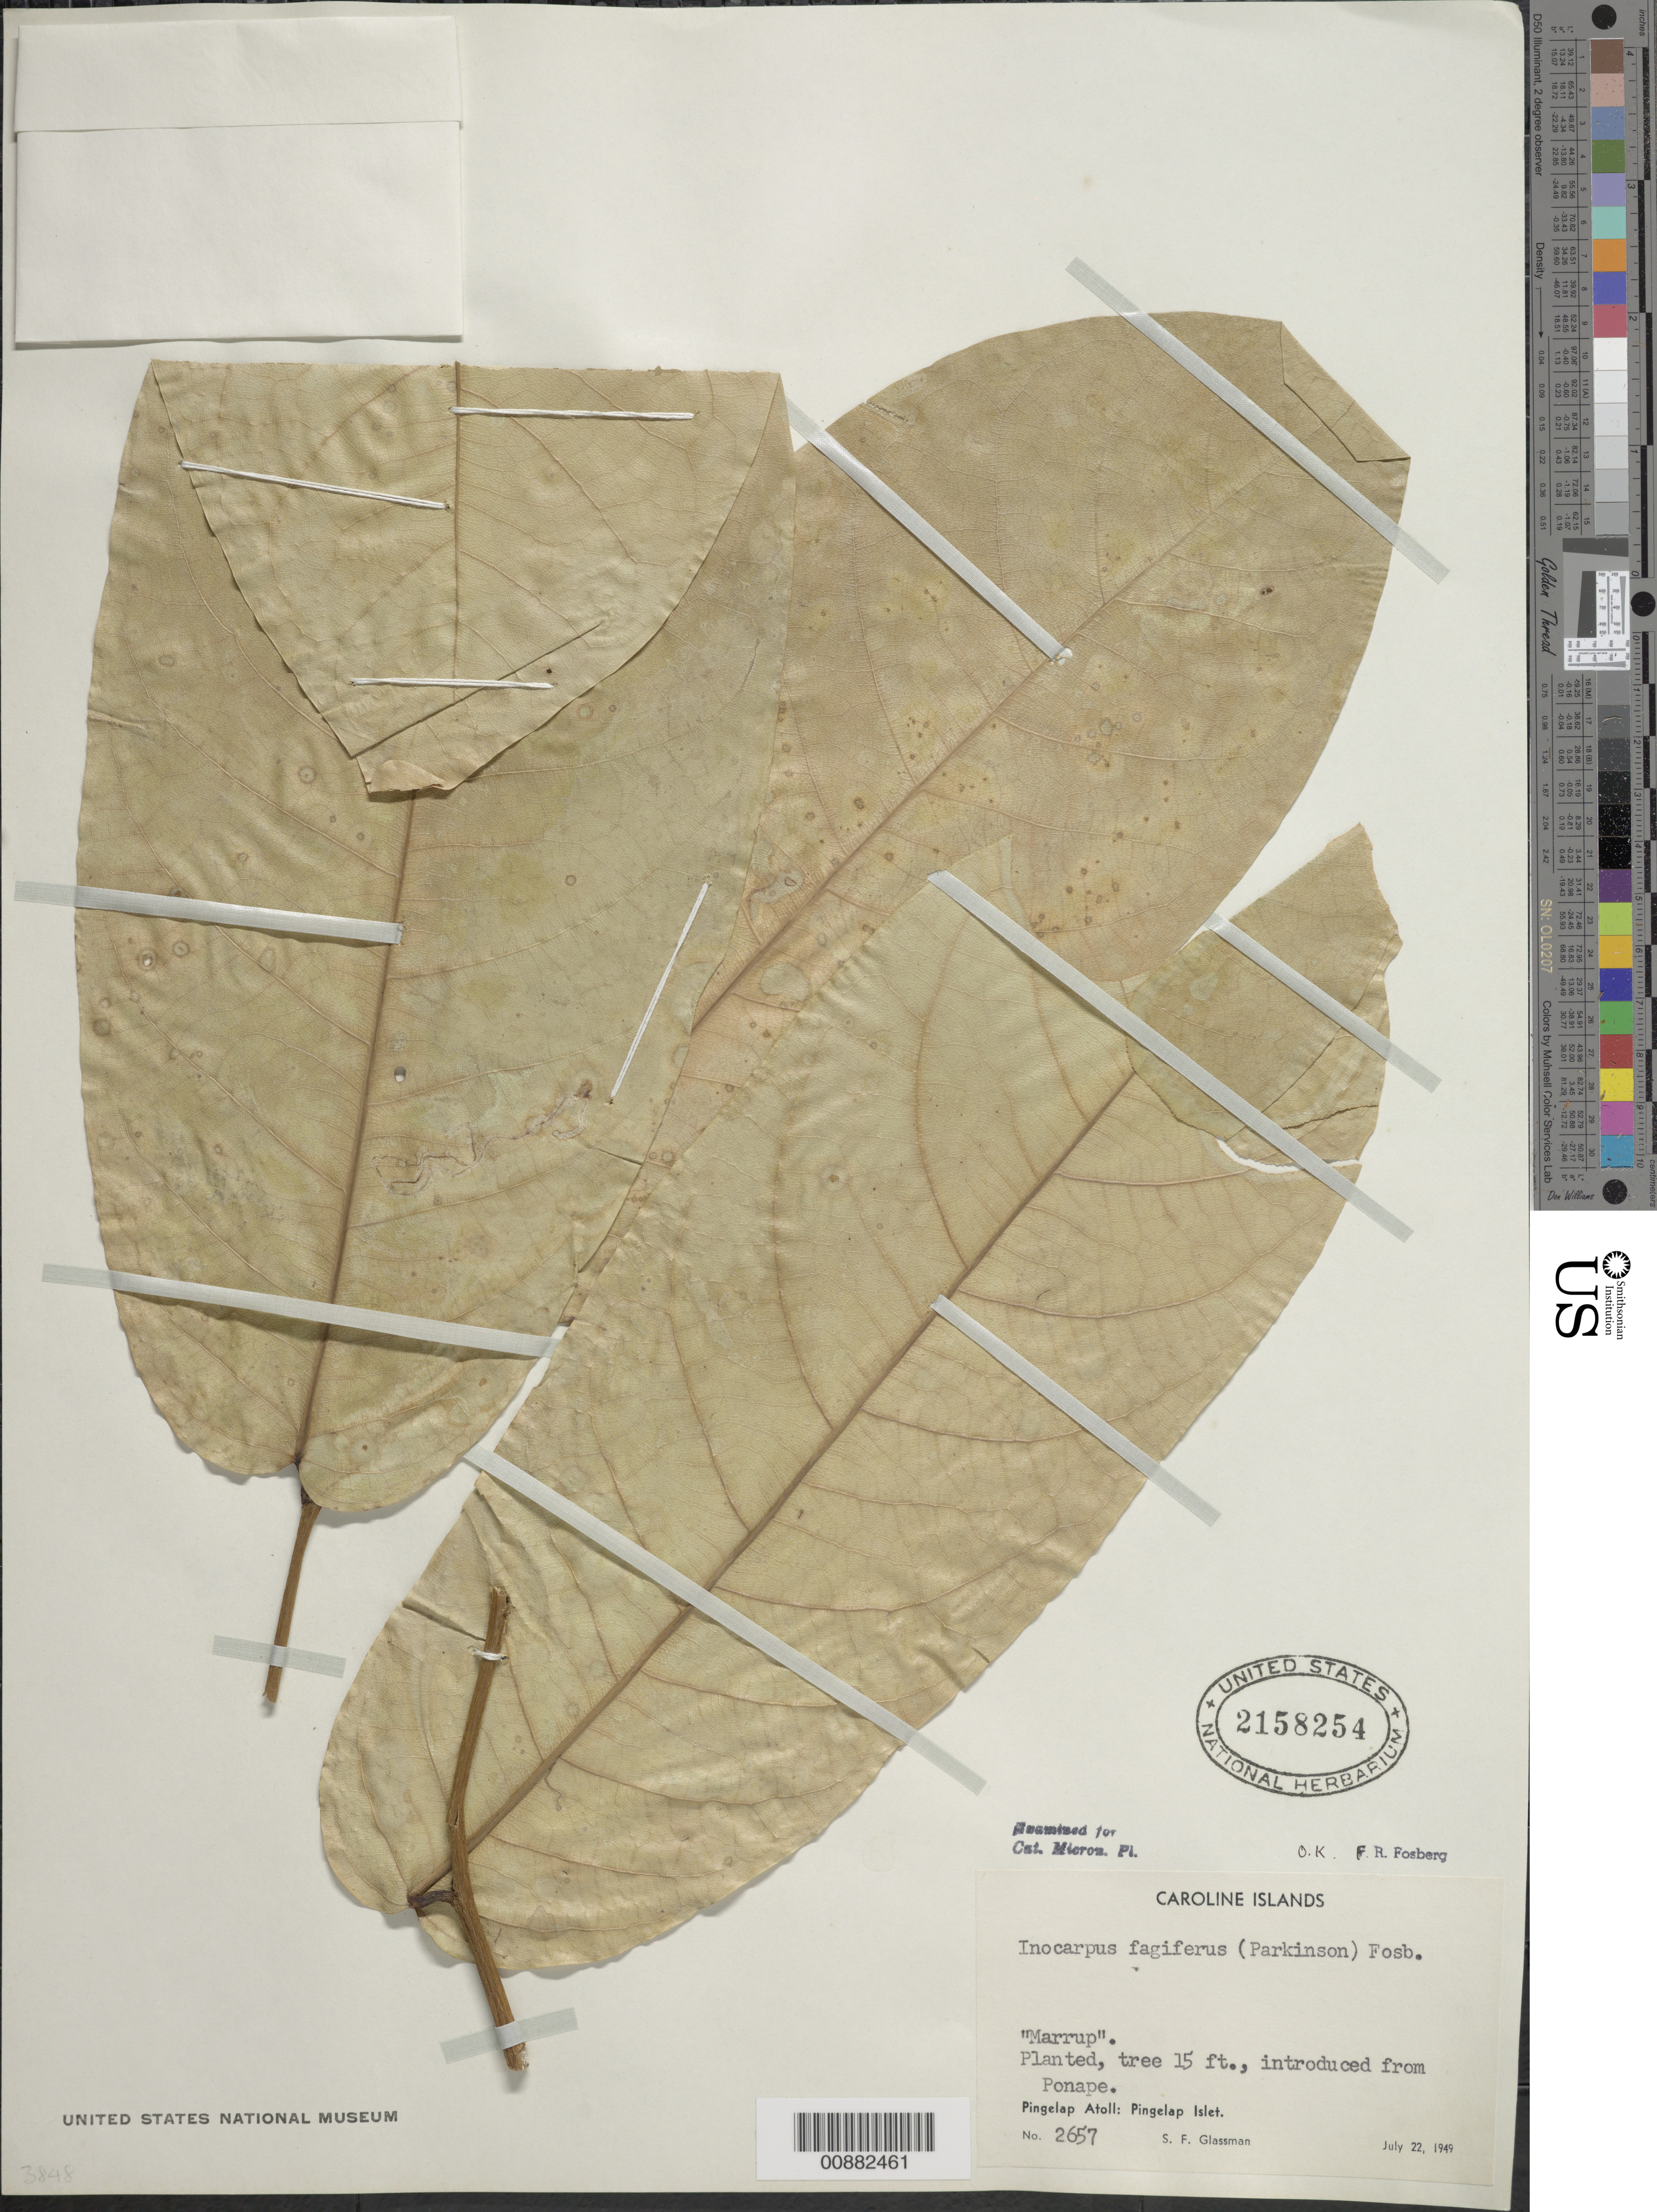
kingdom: Plantae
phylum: Tracheophyta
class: Magnoliopsida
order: Fabales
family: Fabaceae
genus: Inocarpus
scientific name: Inocarpus fagifer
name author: (Parkinson) Fosberg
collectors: S. F. Glassman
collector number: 2657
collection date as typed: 22 Jul 1949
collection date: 1949-07-22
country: Micronesia, Federated States of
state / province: Pohnpei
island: Pingelap Atoll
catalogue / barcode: US 2158254